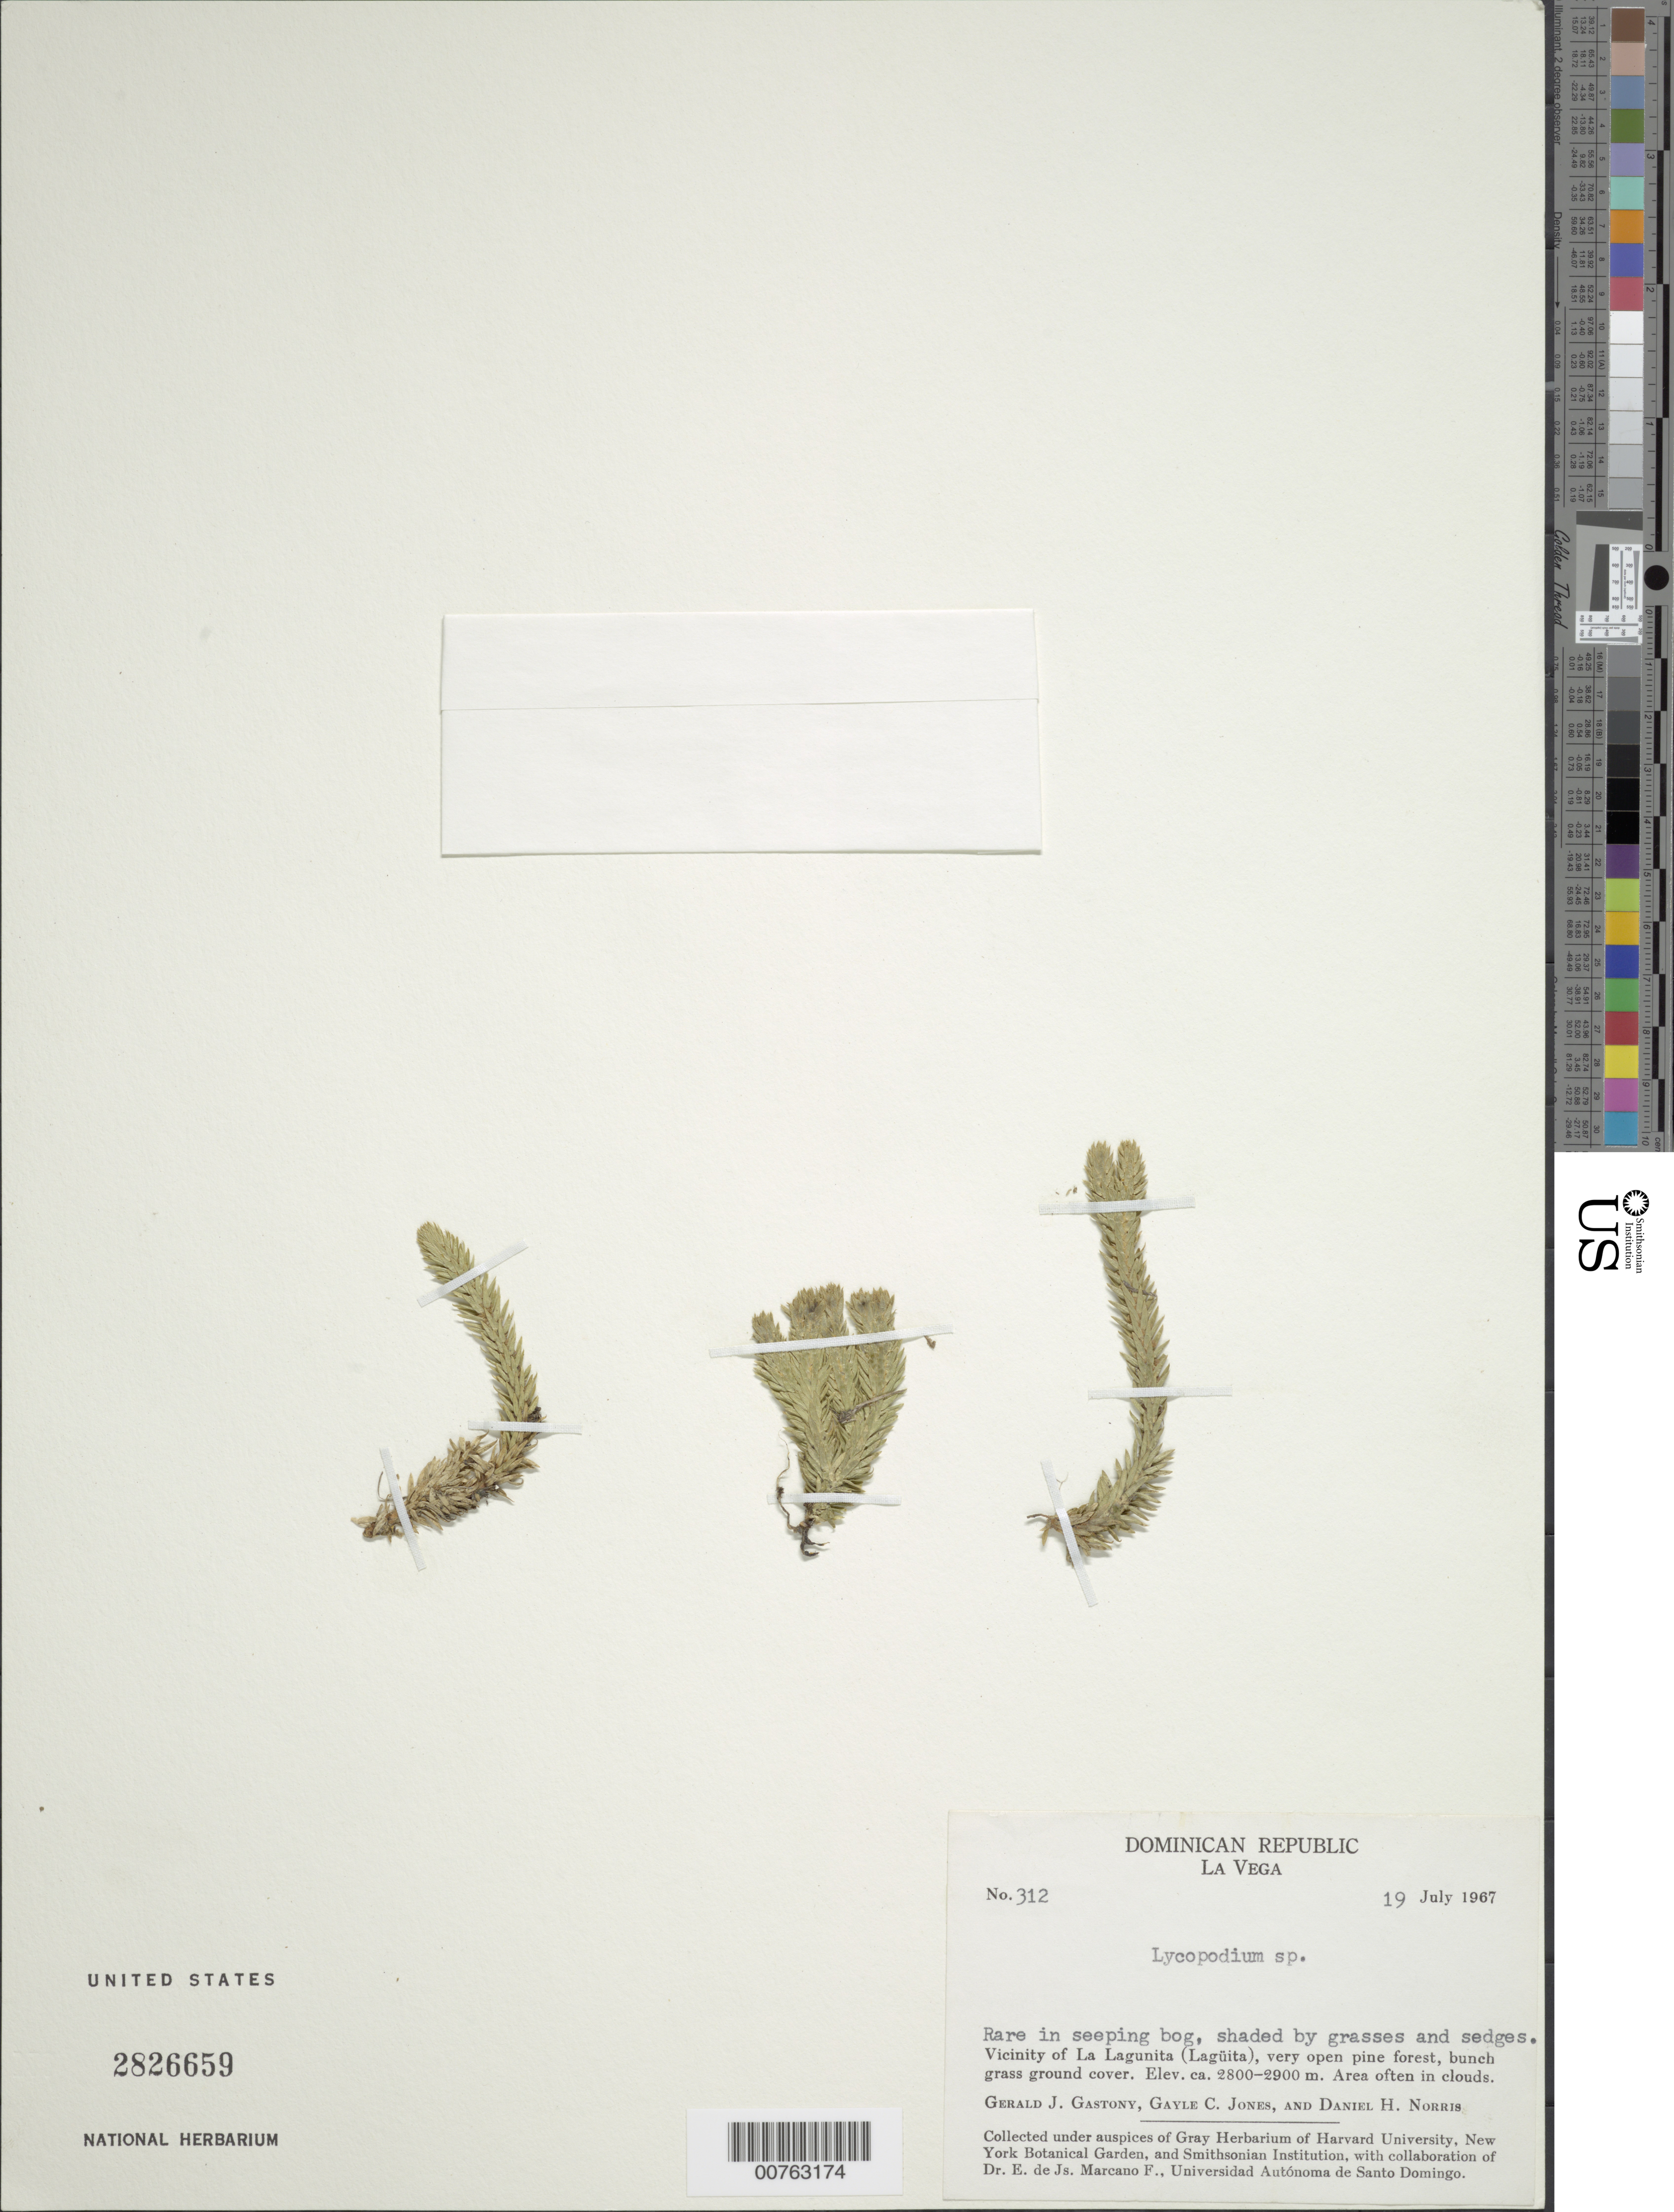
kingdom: Plantae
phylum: Tracheophyta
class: Lycopodiopsida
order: Lycopodiales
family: Lycopodiaceae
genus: Phlegmariurus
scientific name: Phlegmariurus sp.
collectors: G. Gastony, G. C. Jones & D. H. Norris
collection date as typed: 19 Jul 1987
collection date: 1987-07-19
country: Dominican Republic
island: Hispaniola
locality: Vicinity of La Lagunita (Lagüita)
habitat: Very open pine forest, bunch grass ground cover. Are often in clouds. Rare in seeping bog, shaded by grasses and sedges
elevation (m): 2800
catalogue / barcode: US 2826659